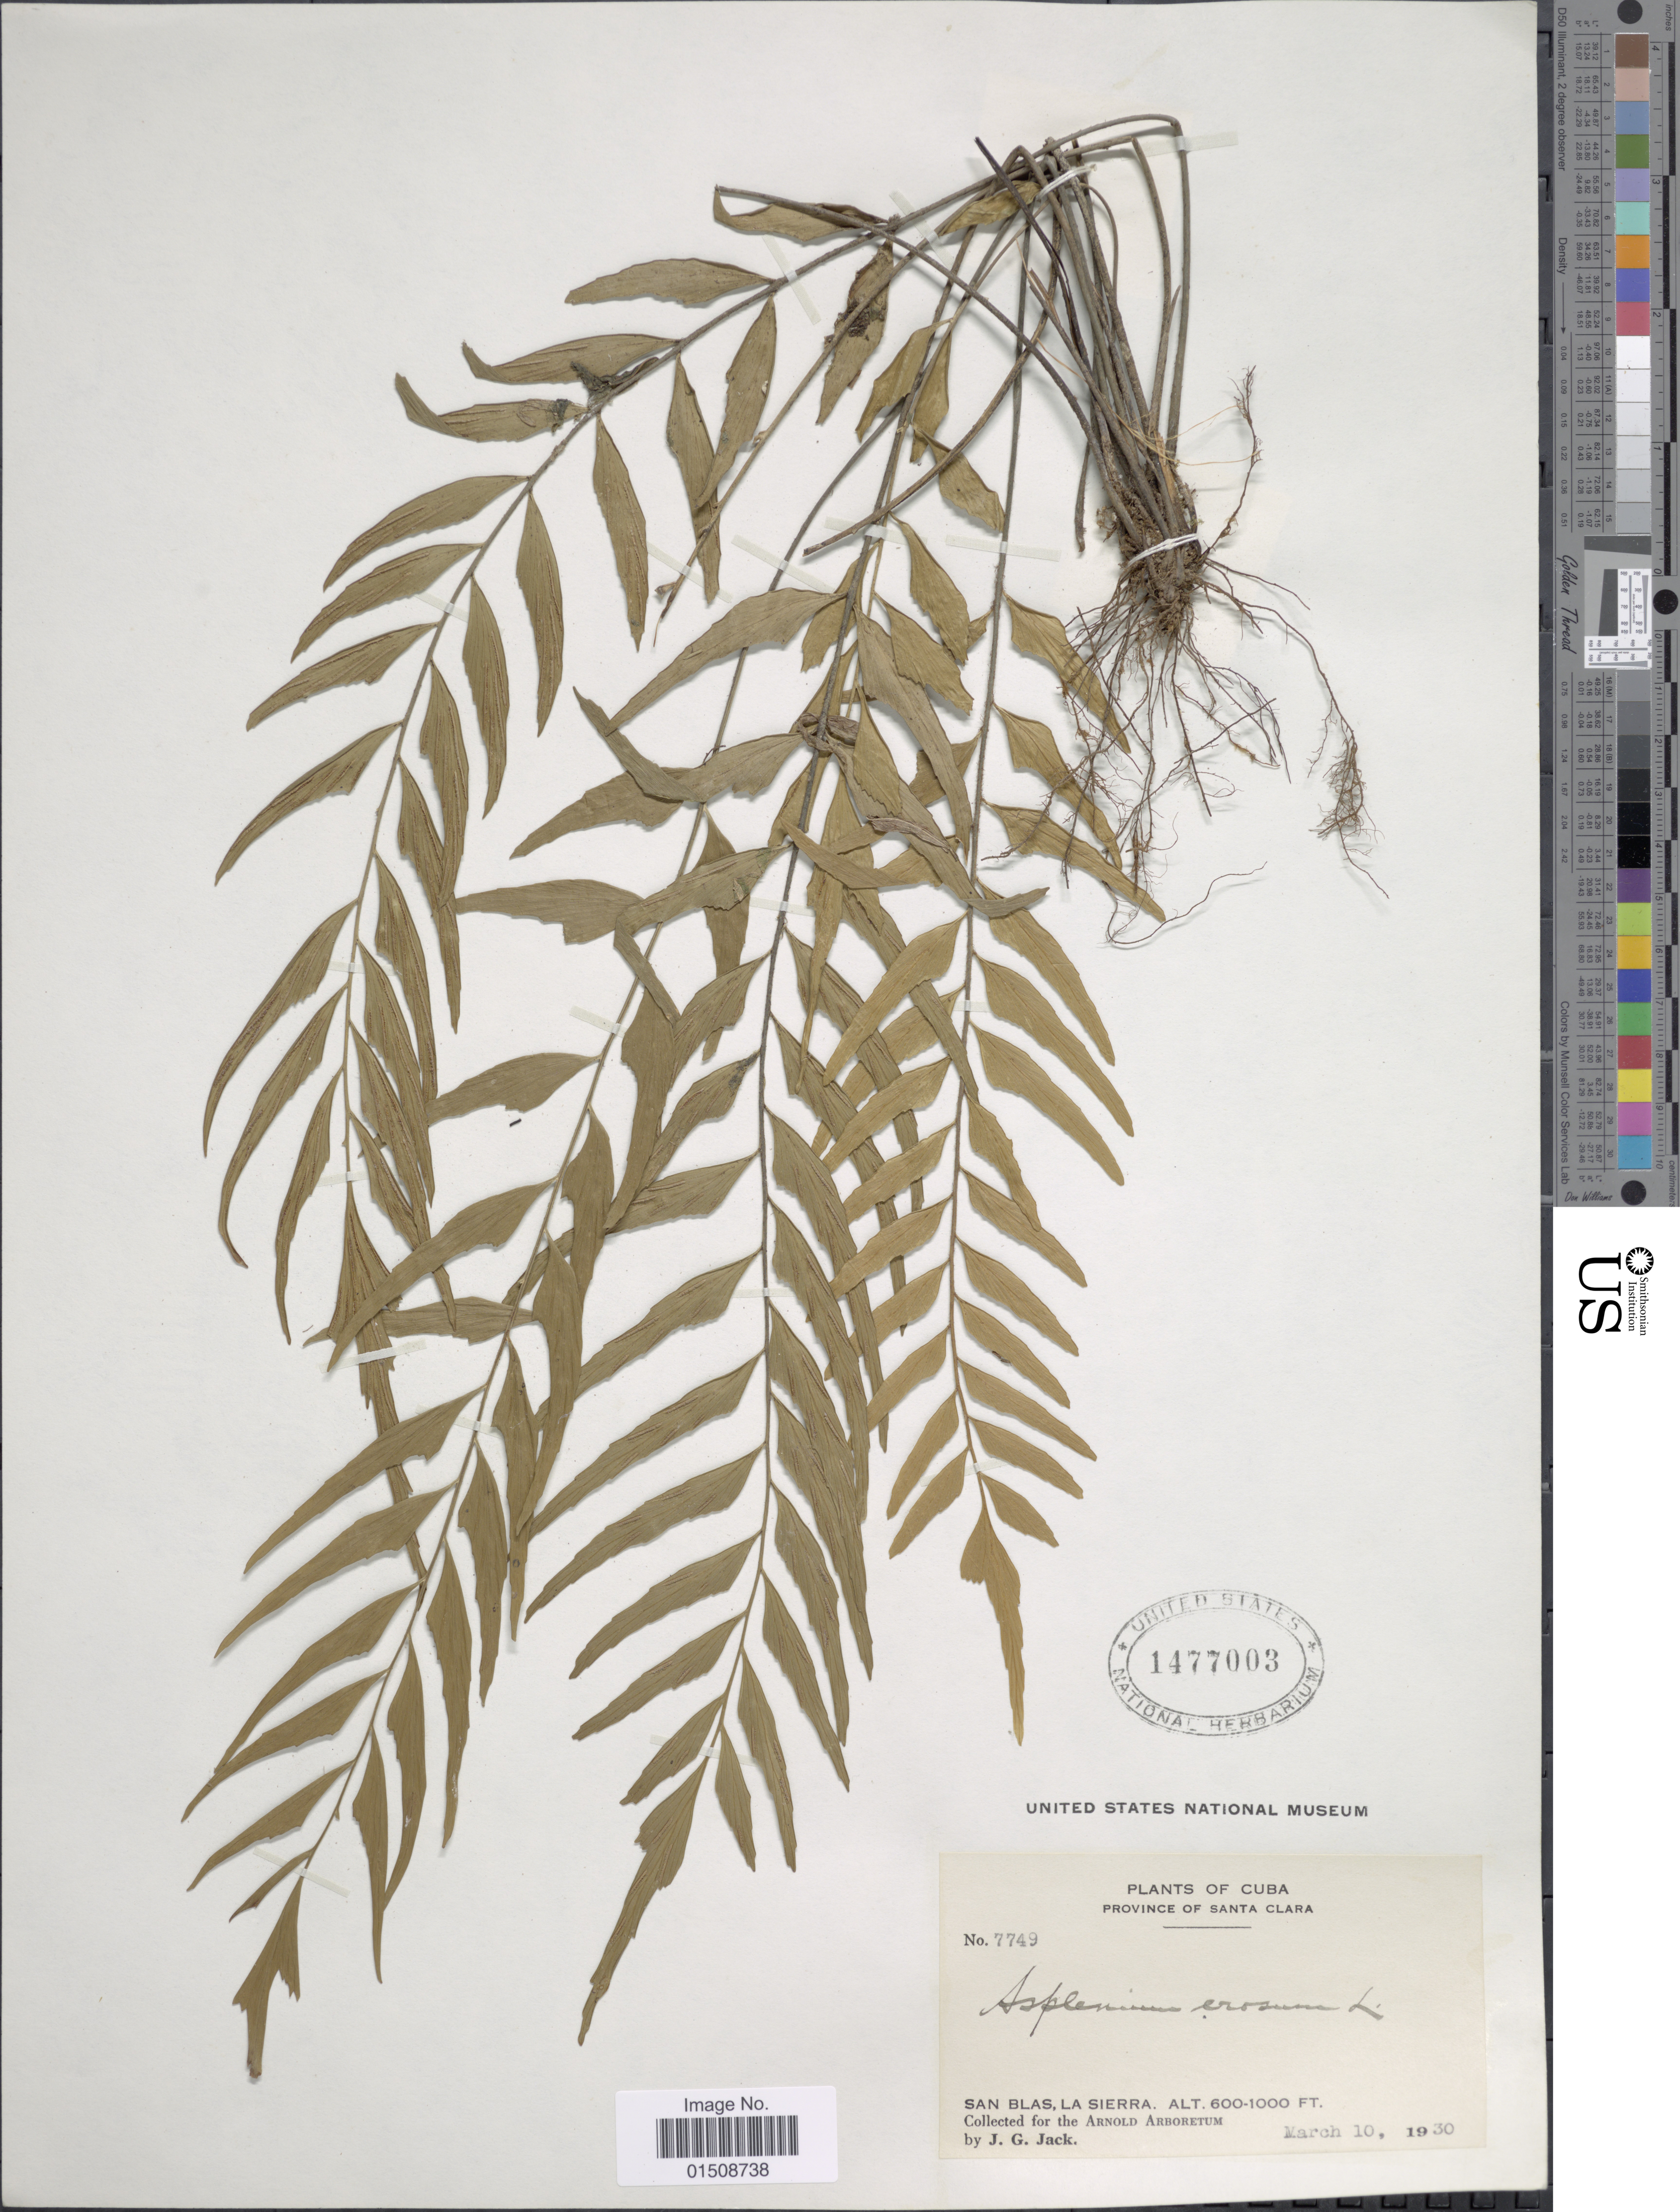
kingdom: Plantae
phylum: Tracheophyta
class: Polypodiopsida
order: Polypodiales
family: Aspleniaceae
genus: Asplenium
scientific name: Asplenium erosum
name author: L.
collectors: J. G. Jack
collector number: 7749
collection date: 1930-03-10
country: Cuba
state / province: Las Villas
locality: Province of Santa Clara, San Blas, La Sierra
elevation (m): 183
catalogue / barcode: US 1477003